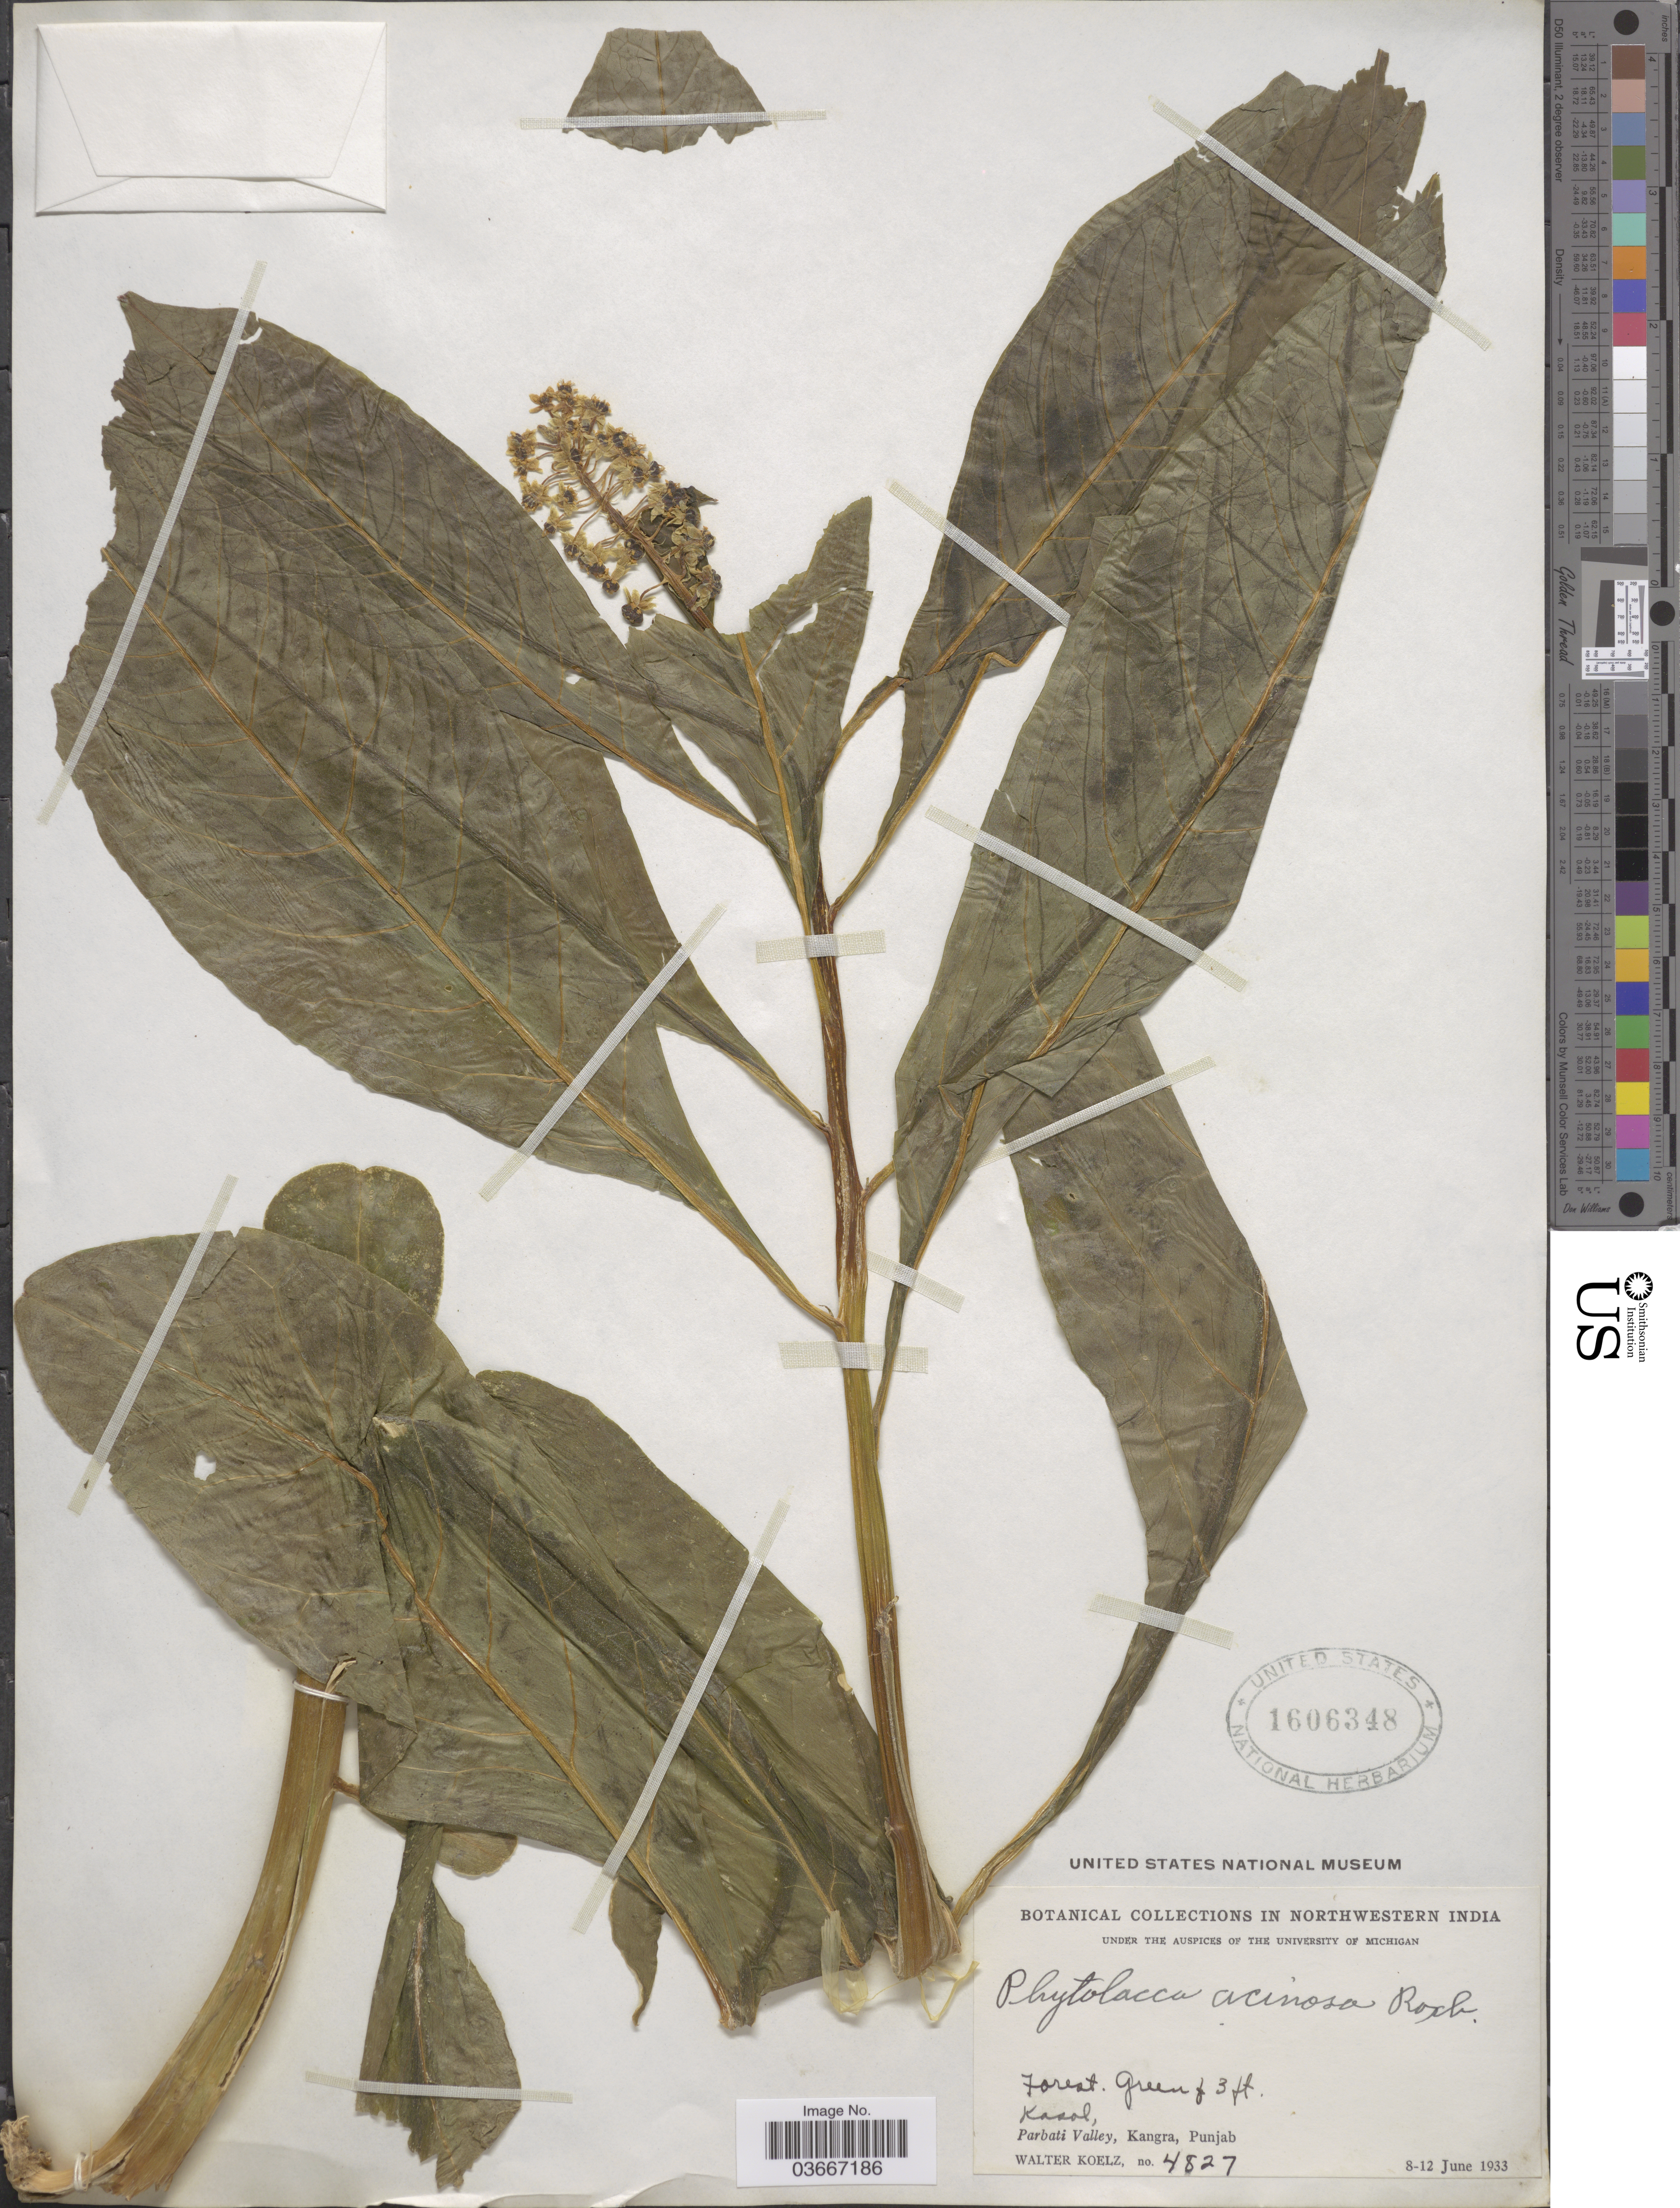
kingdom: Plantae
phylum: Tracheophyta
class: Magnoliopsida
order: Caryophyllales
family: Phytolaccaceae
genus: Phytolacca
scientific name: Phytolacca acinosa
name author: Roxb.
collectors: W. N. Koelz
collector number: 4827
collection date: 1933-06-08/1933-06-12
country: India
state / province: Punjab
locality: In northwestern India. Kasol, Parbati Valley, Kangra, Punjab.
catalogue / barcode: US 1606348